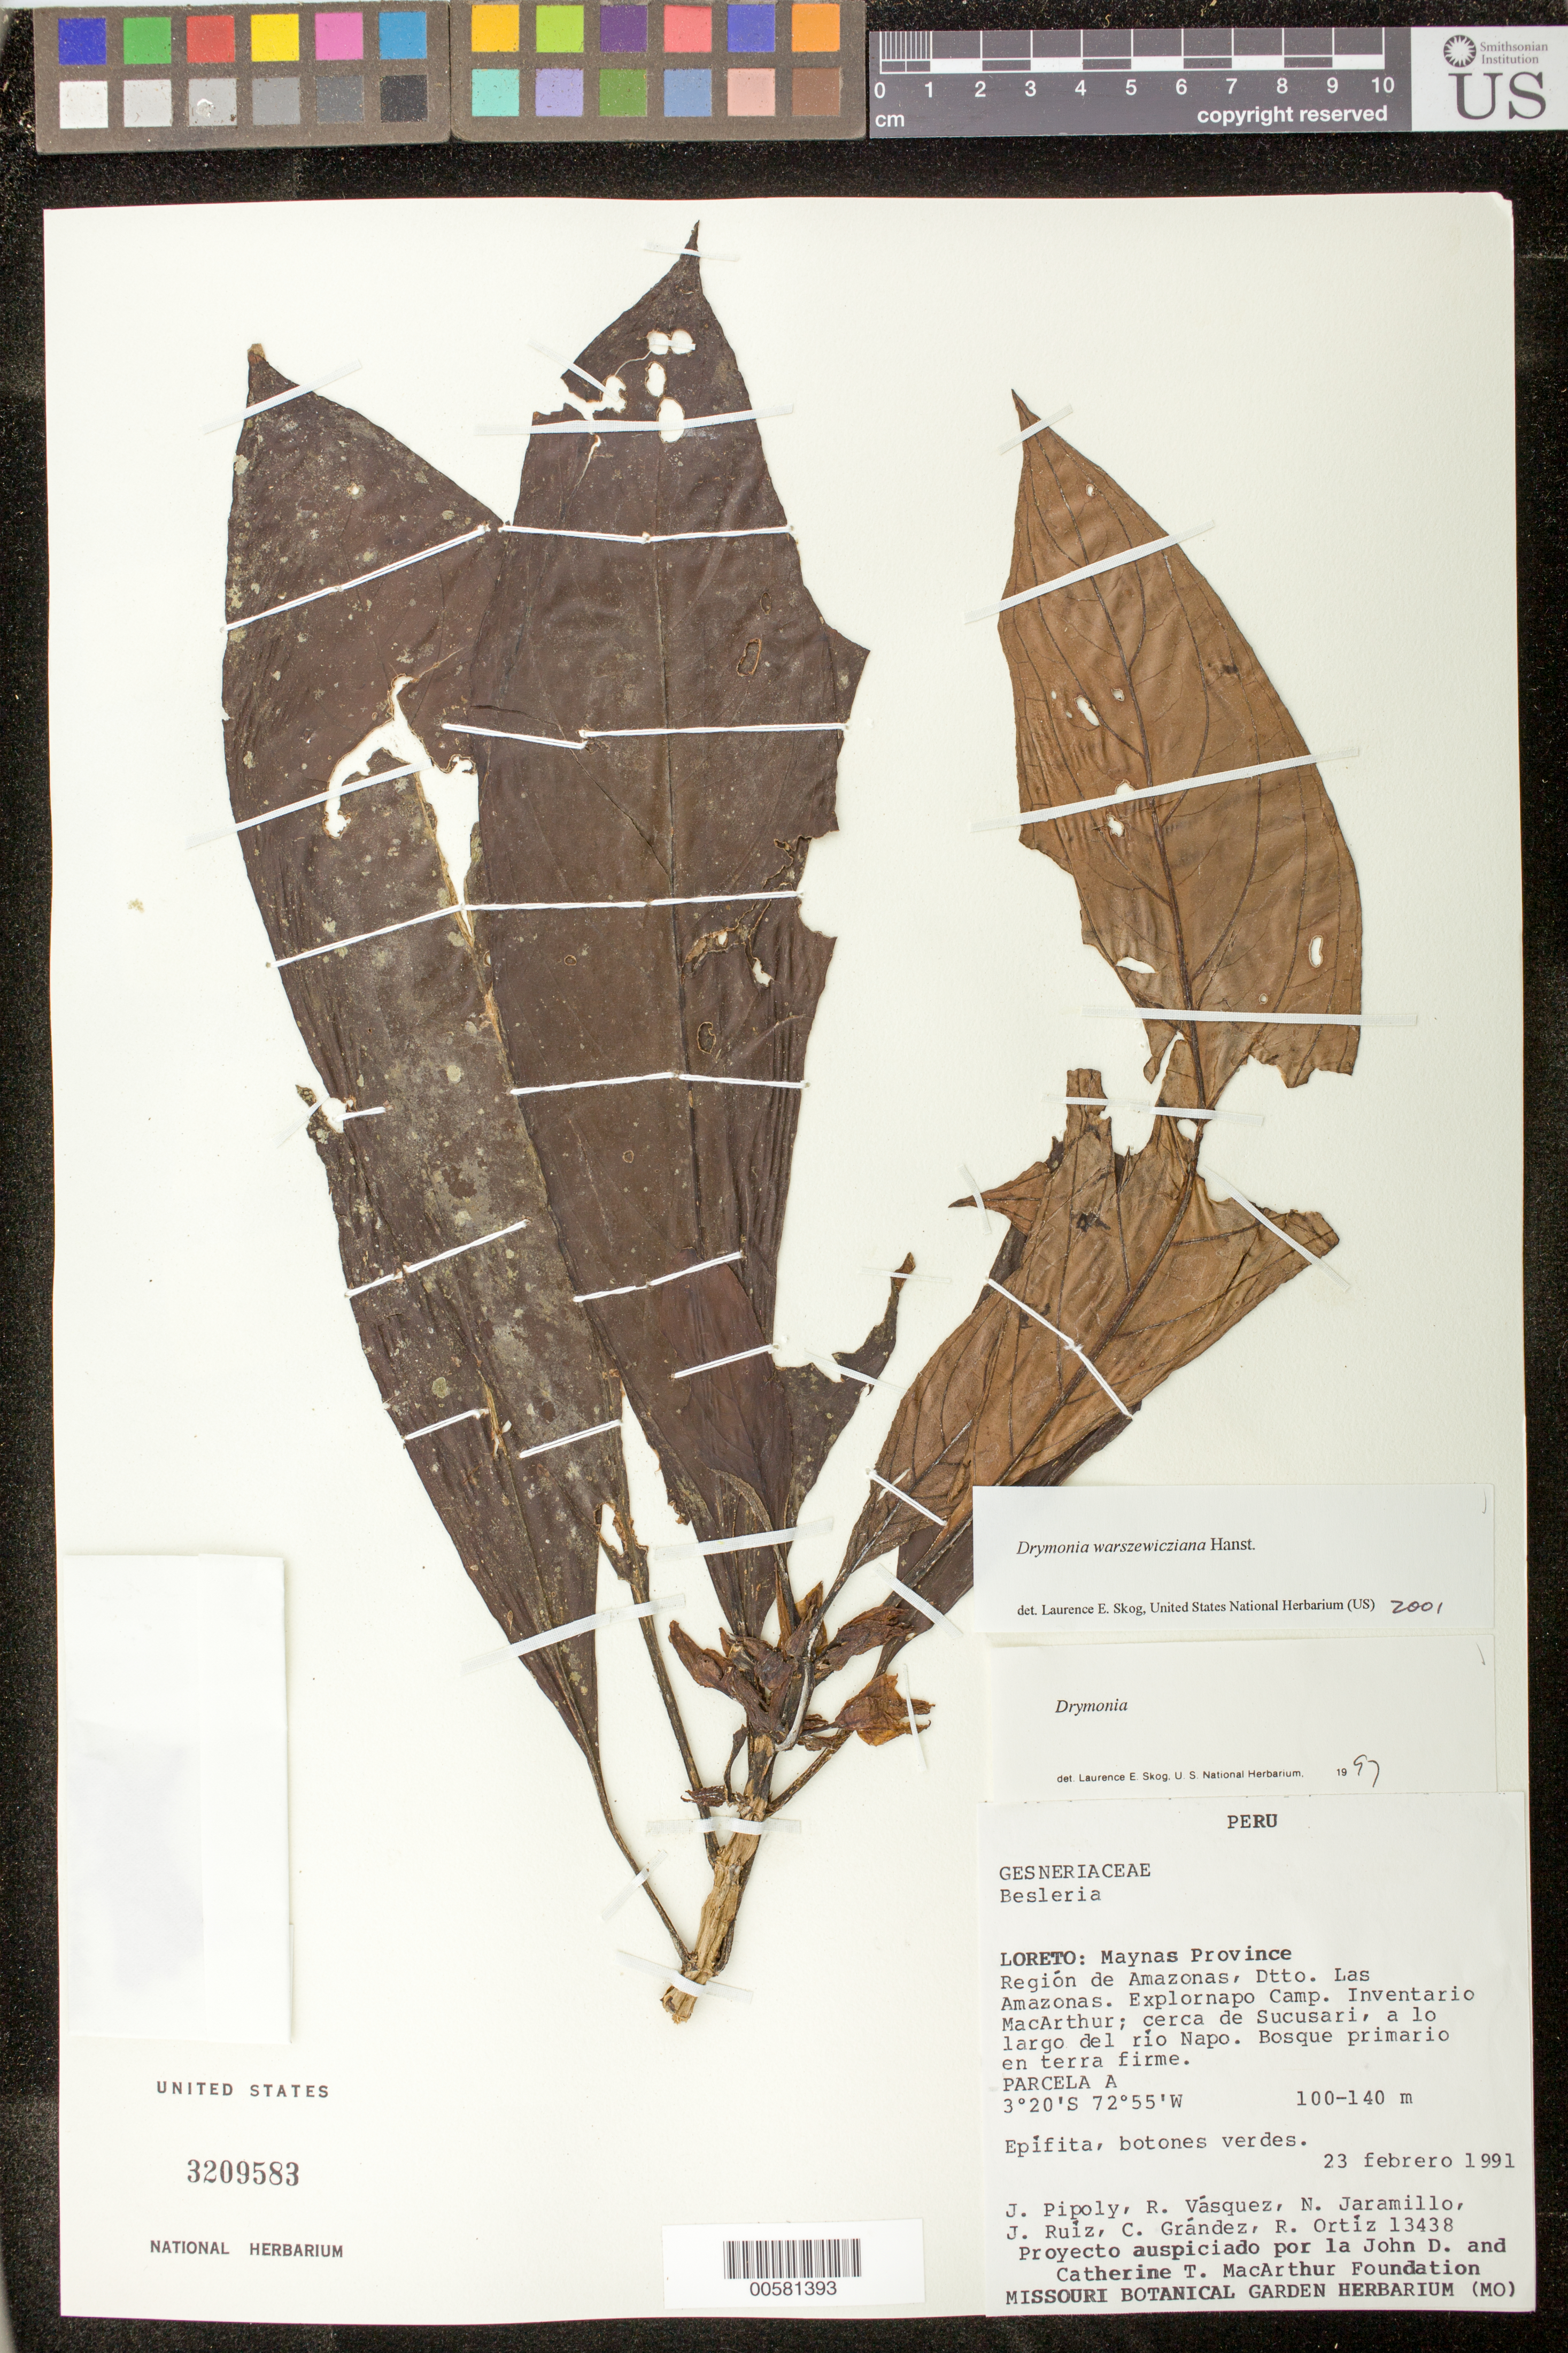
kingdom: Plantae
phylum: Tracheophyta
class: Magnoliopsida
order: Lamiales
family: Gesneriaceae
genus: Drymonia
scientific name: Drymonia warszewicziana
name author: Hanst.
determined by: Skog, Laurence E.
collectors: J. J. Pipoly, R. Vásquez, N. Jaramillo, J. Ruiz, C. Grández & R. del C. Ortiz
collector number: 13438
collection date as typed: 23 Feb 1991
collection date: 1991-02-23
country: Peru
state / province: Loreto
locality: Prov. Maynas; región de Amazonas, dtto. Las Amazonas, Explornapo Camp, Inventario MacArthur; cerca de Sucusari, a lo largo del río Napo, Parcela A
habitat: Bosque primario en terra firme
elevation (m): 100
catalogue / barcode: US 3209583